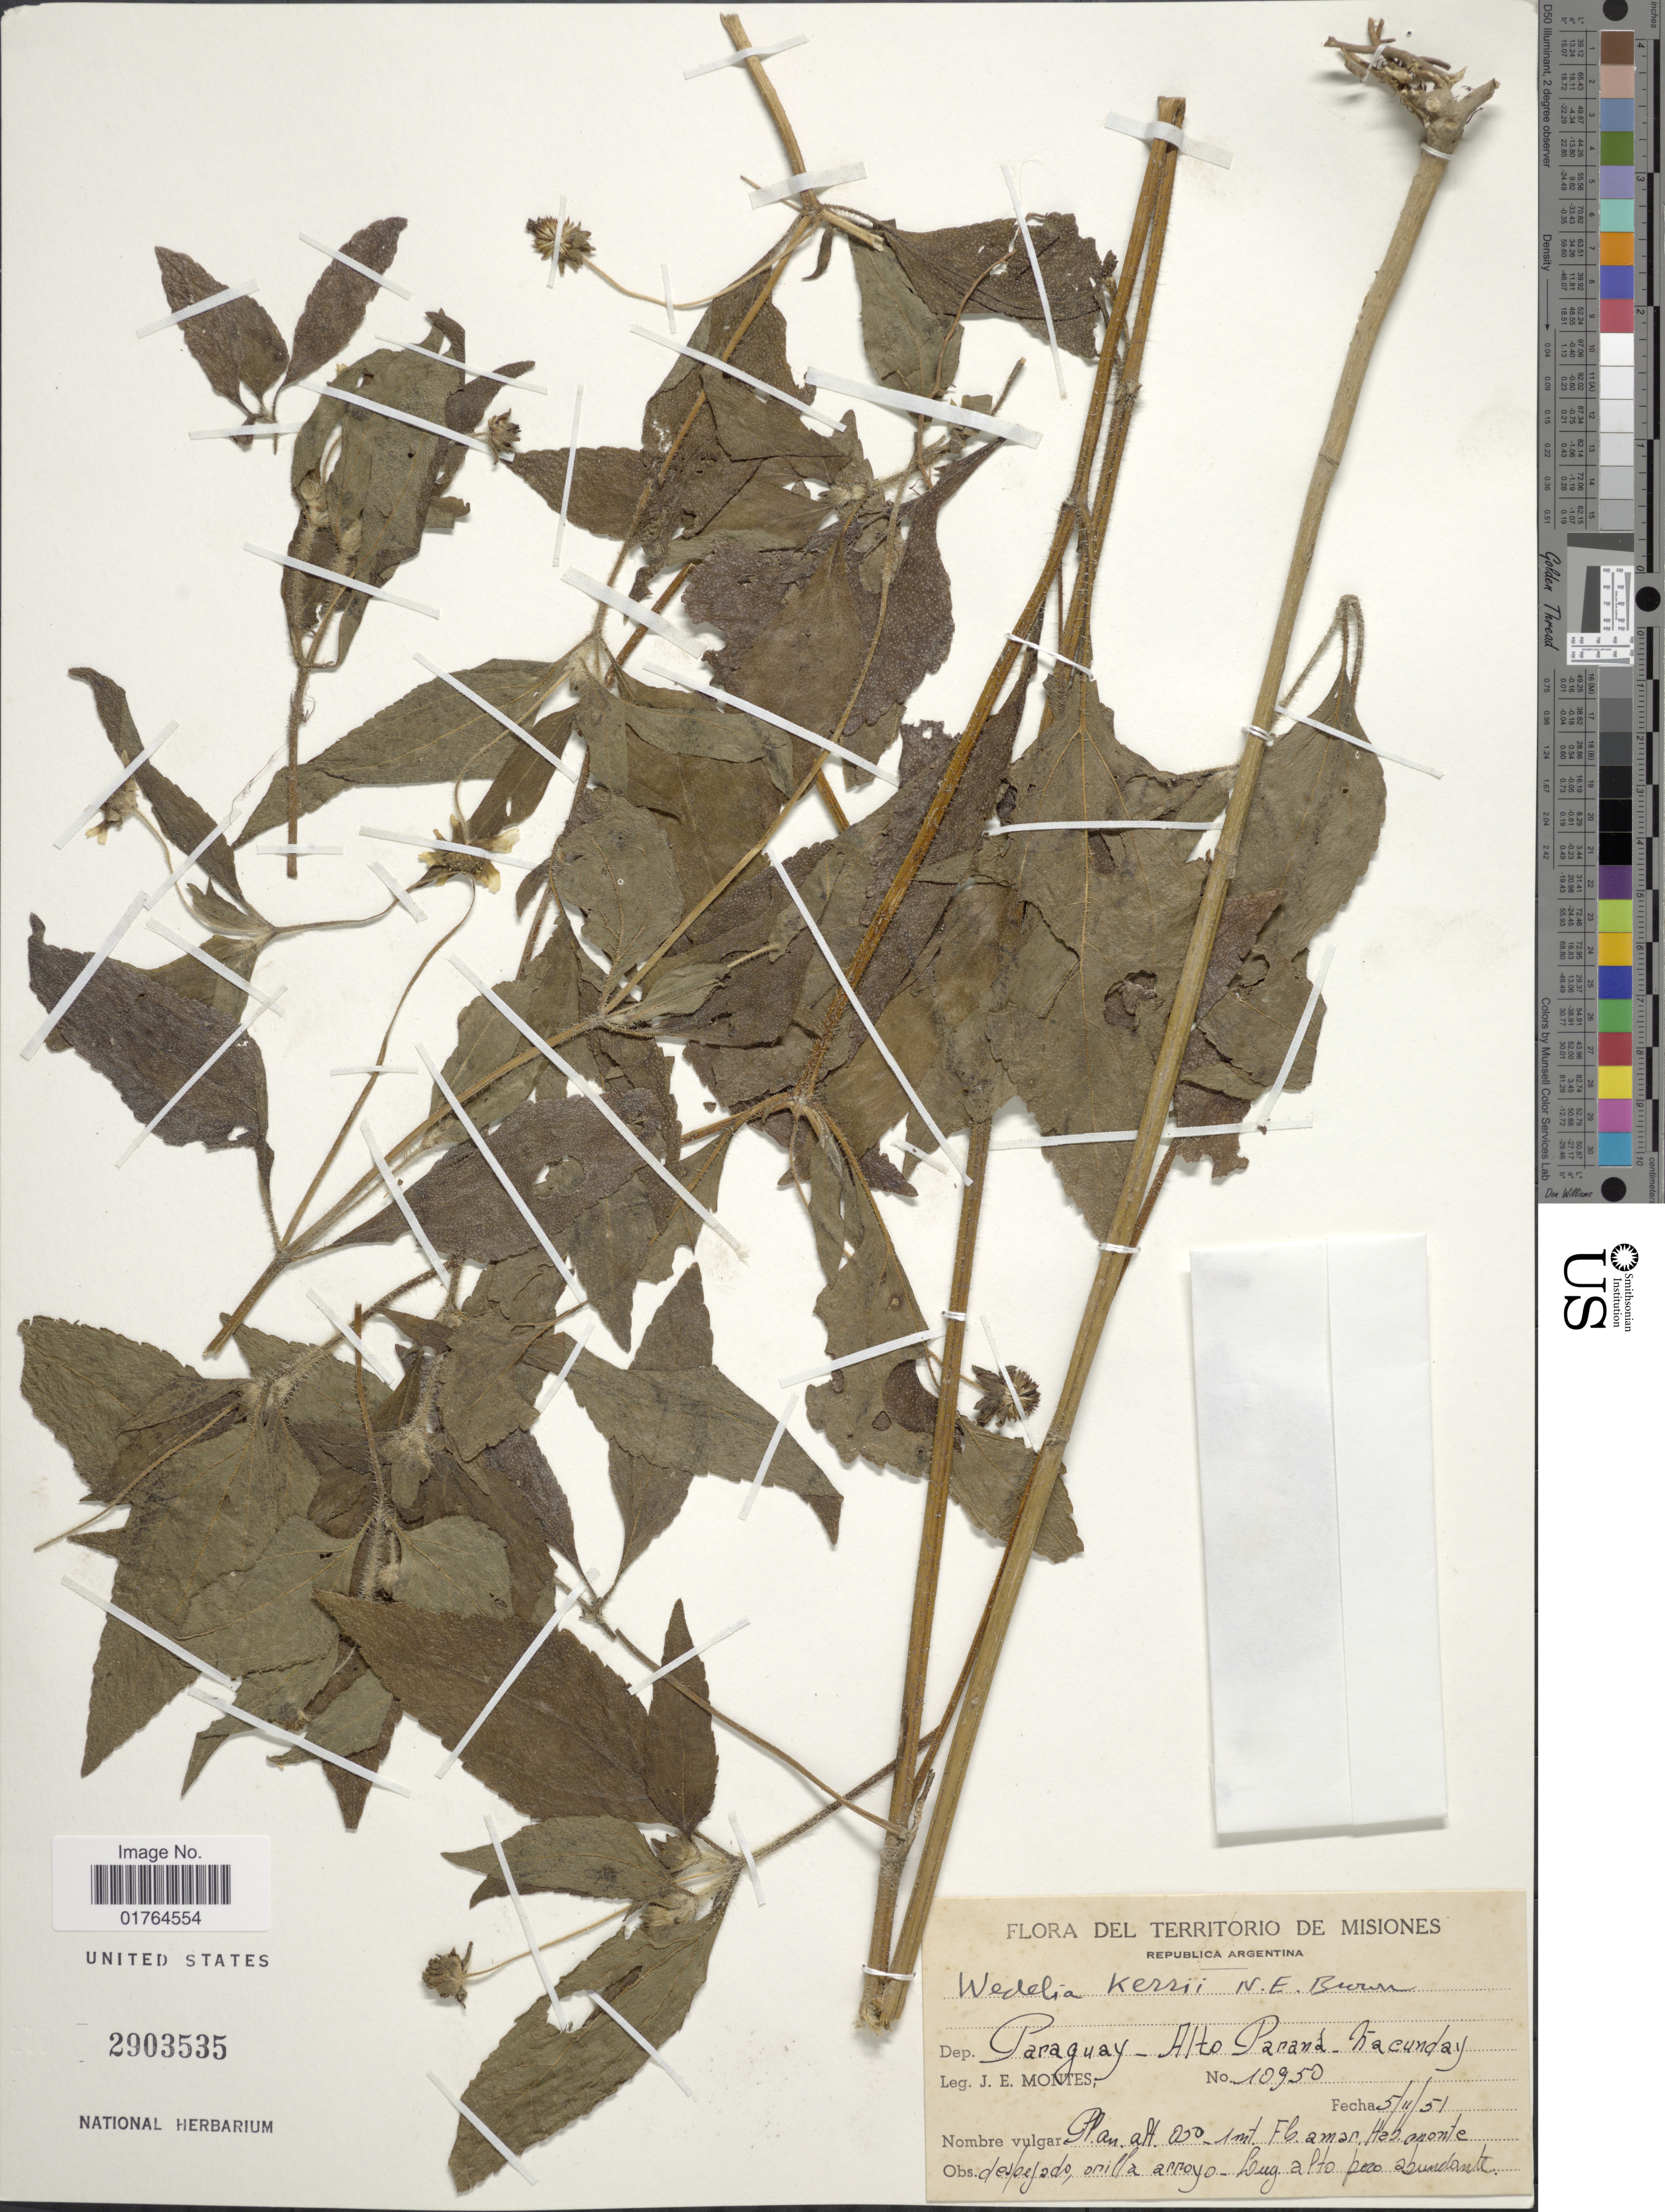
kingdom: Plantae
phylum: Tracheophyta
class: Magnoliopsida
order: Asterales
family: Asteraceae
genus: Wedelia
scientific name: Wedelia kerrii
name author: N.E. Br.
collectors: J. E. Montes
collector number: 10950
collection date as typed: Transcribed d/m/y: 5/11/51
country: Paraguay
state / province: Alto Parana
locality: Nacunday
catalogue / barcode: US 2903535